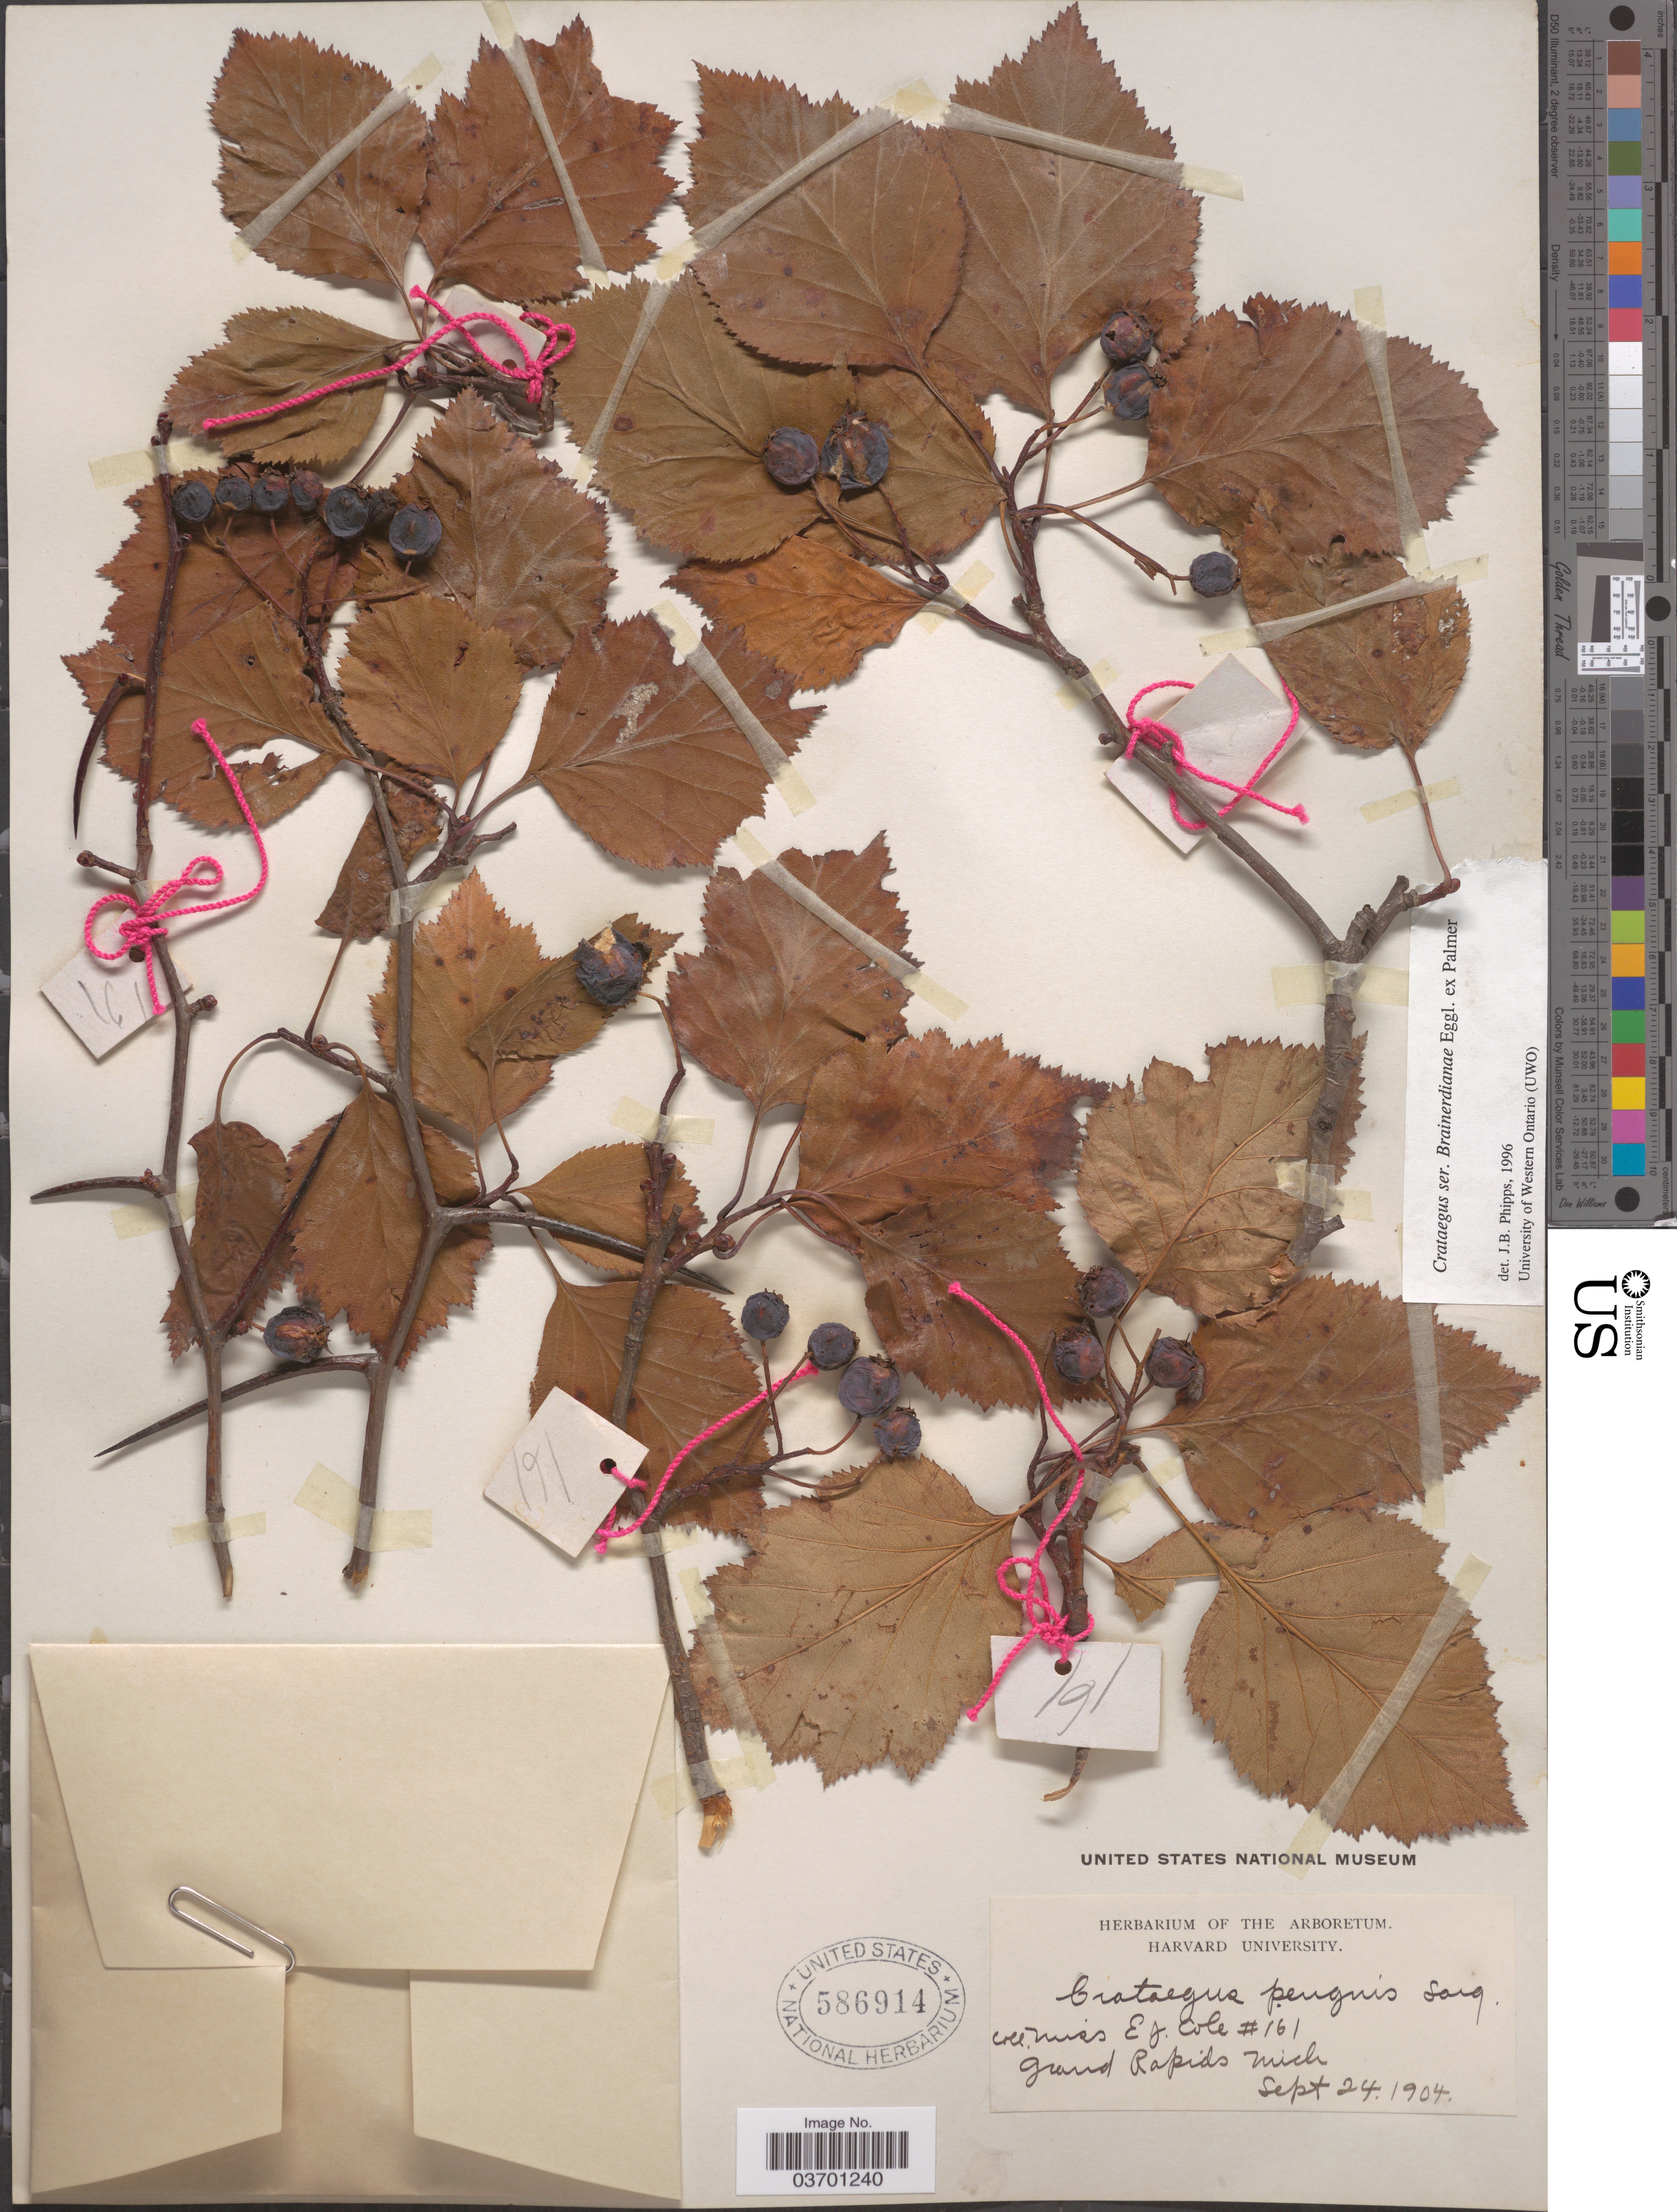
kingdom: Plantae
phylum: Tracheophyta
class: Magnoliopsida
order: Rosales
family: Rosaceae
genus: Crataegus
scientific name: Crataegus pinguis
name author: Sarg.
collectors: E. Cole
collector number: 161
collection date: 1904-09-24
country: United States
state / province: Michigan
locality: Grand Rapids.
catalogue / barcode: US 586914